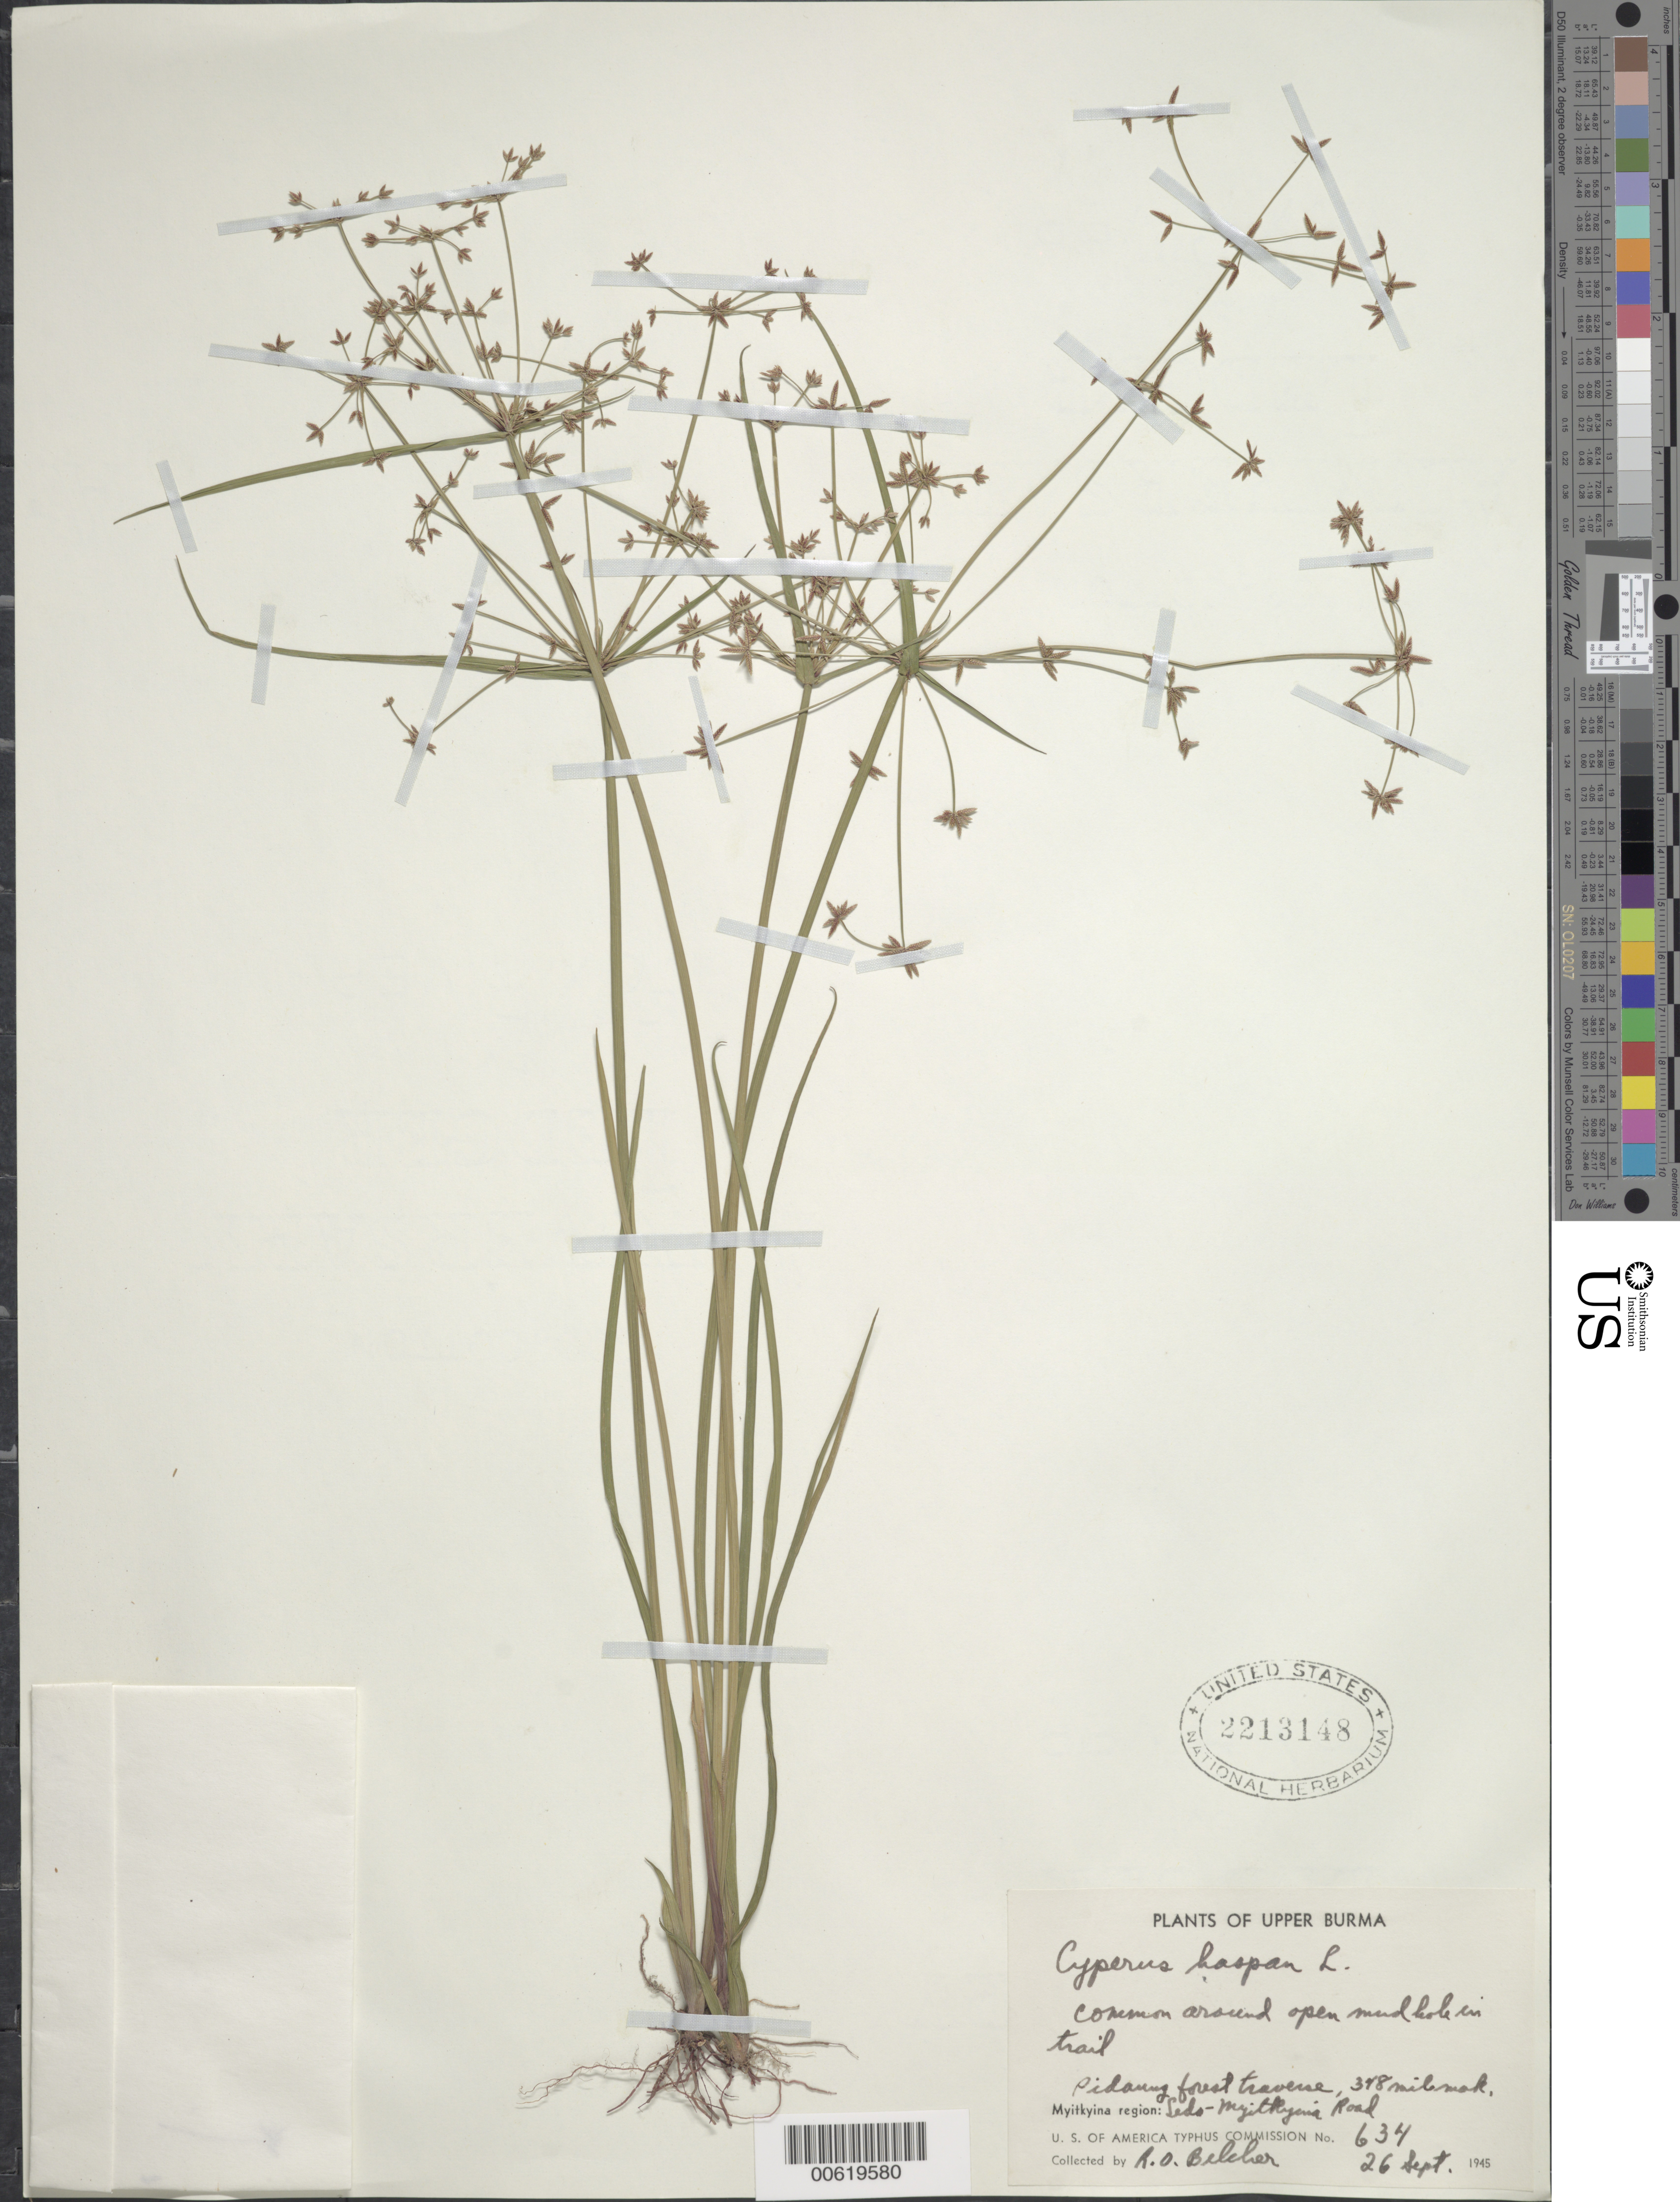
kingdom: Plantae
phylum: Tracheophyta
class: Liliopsida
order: Poales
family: Cyperaceae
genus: Cyperus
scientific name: Cyperus haspan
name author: L.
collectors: R. Belcher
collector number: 634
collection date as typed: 26 Sep 1945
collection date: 1945-09-26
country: Myanmar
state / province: Kachin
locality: Myitkyina region: Pidaung forest traverse, 378 miles mark, Ledo to Myitkyina road.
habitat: Common around open mud hole in trail.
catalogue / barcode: US 2213148